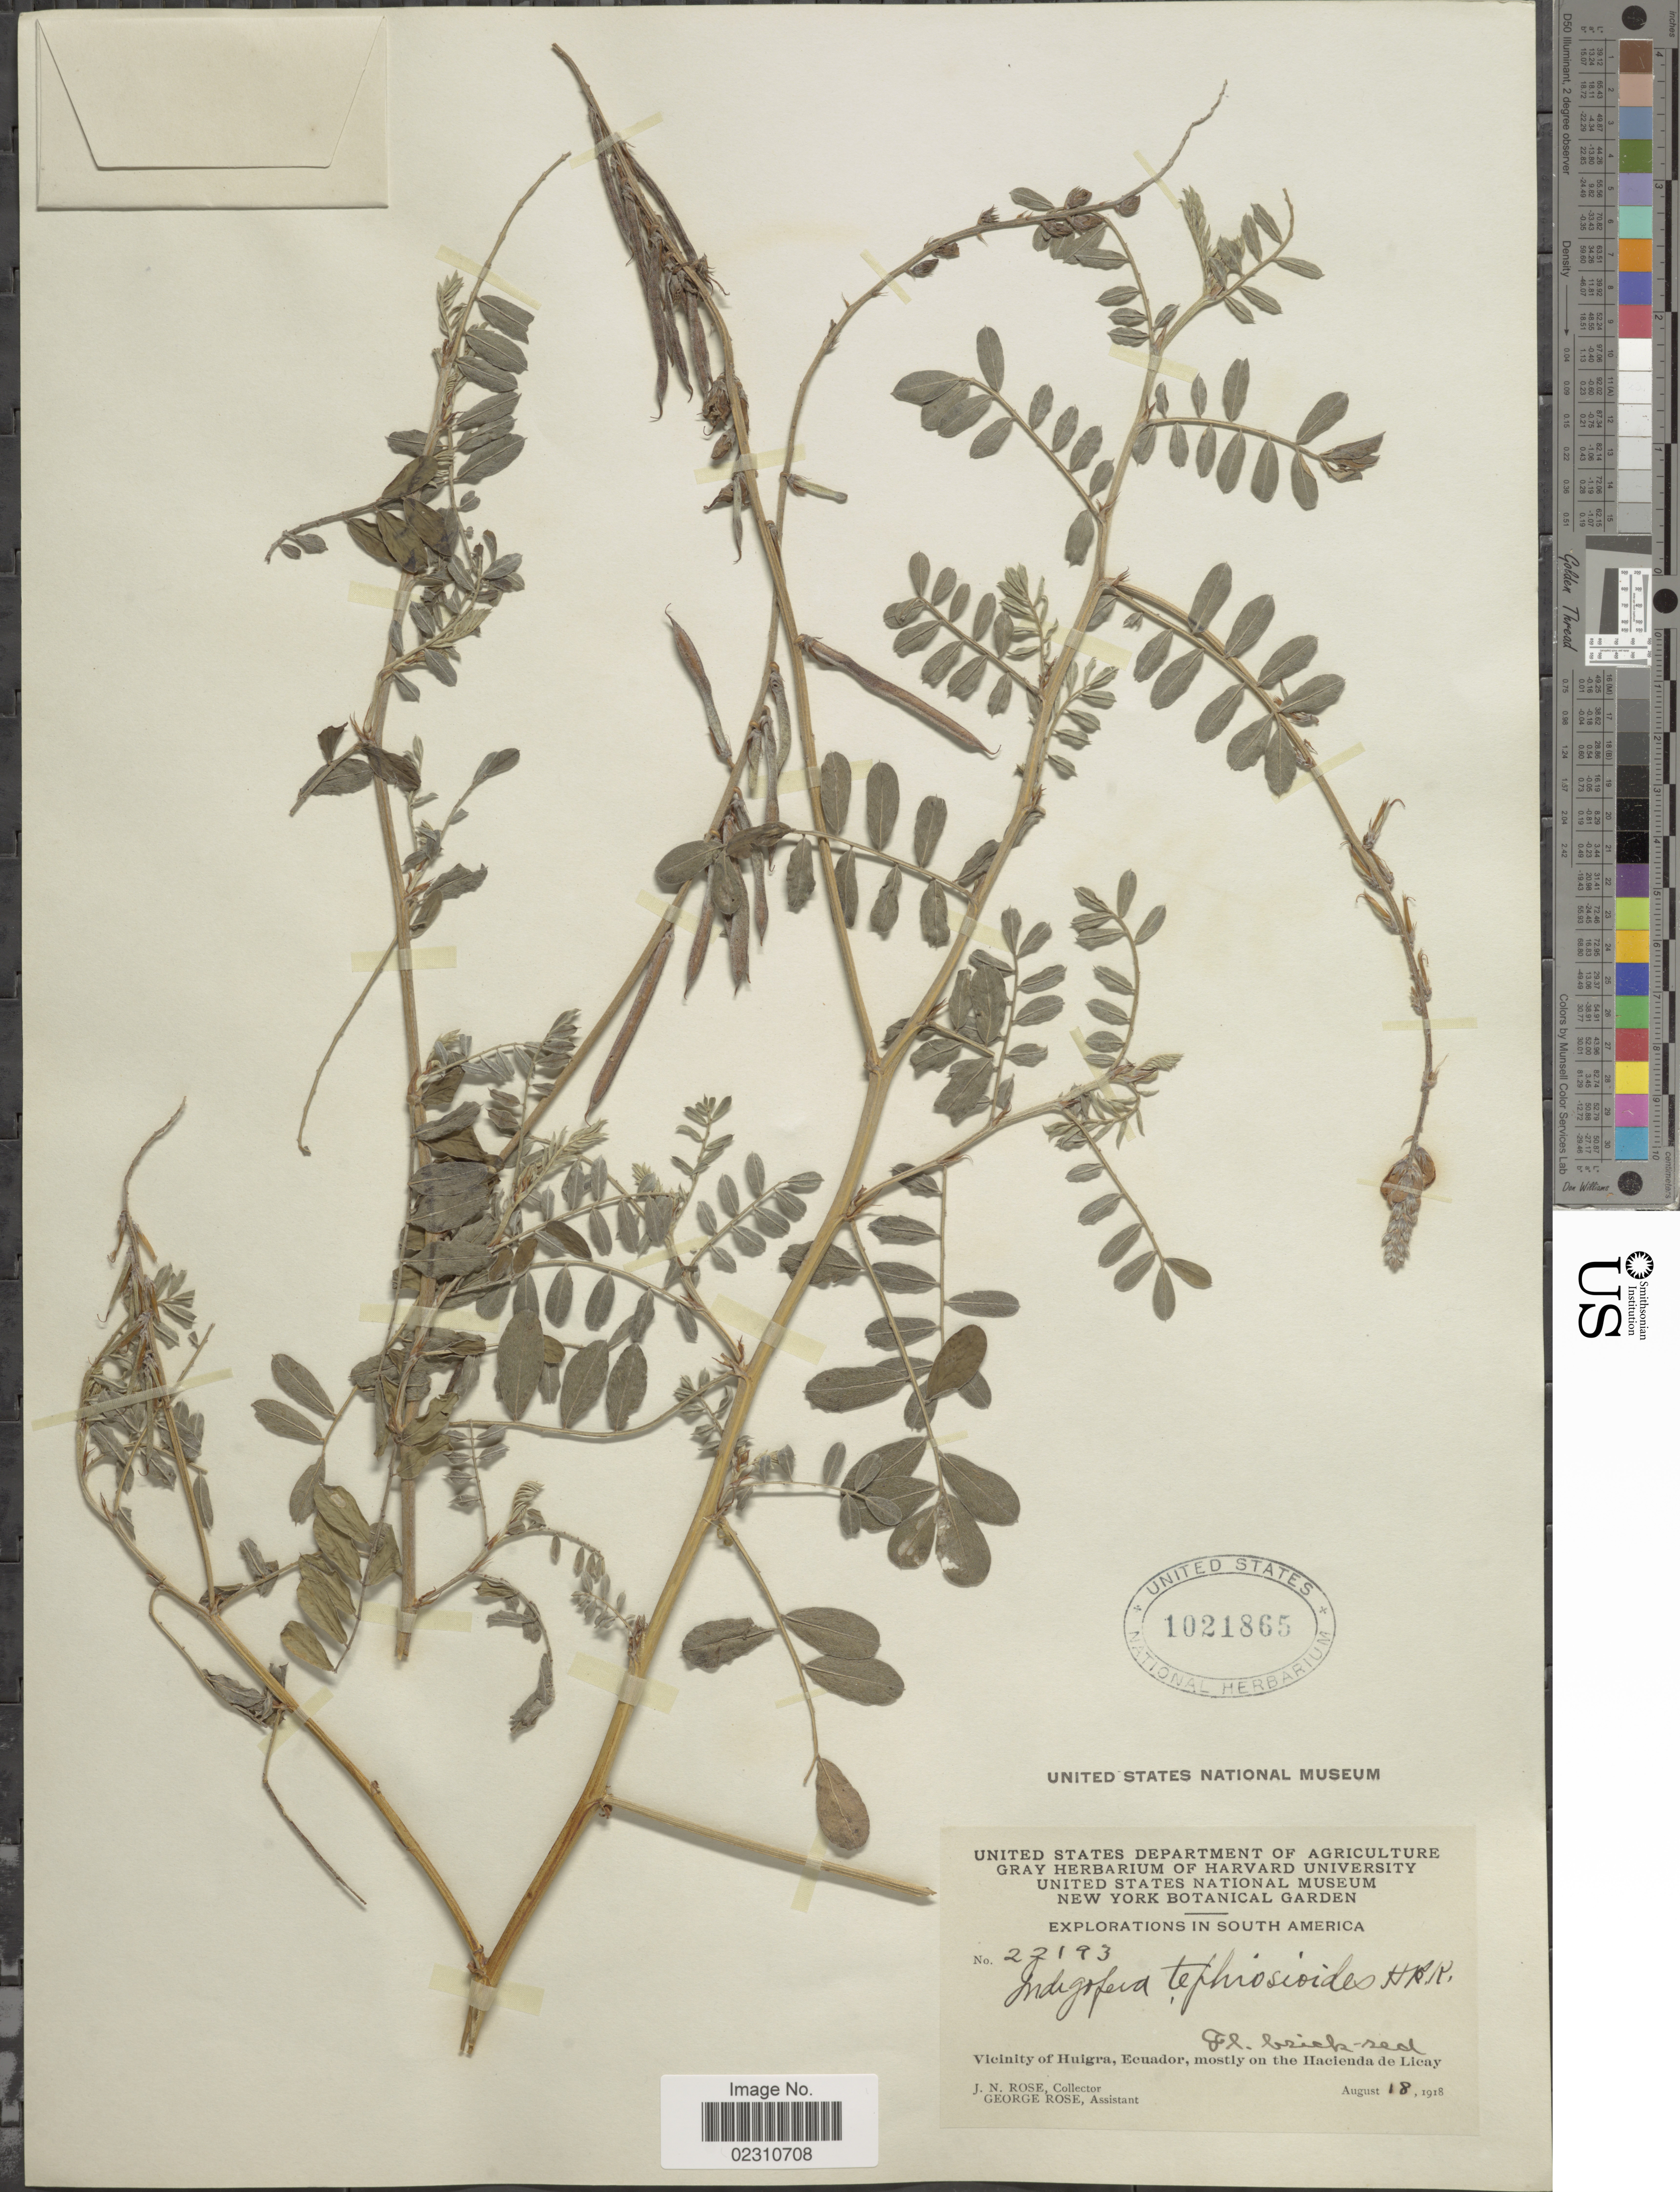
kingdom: Plantae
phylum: Tracheophyta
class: Magnoliopsida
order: Fabales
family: Fabaceae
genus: Indigofera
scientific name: Indigofera tephrosioides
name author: Kunth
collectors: J. N. Rose & G. Rose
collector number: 22193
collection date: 1918-10-18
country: Ecuador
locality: Vicinity of Huigra, Ecuador, mostly on the Hacienda de Licay.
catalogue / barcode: US 1021865